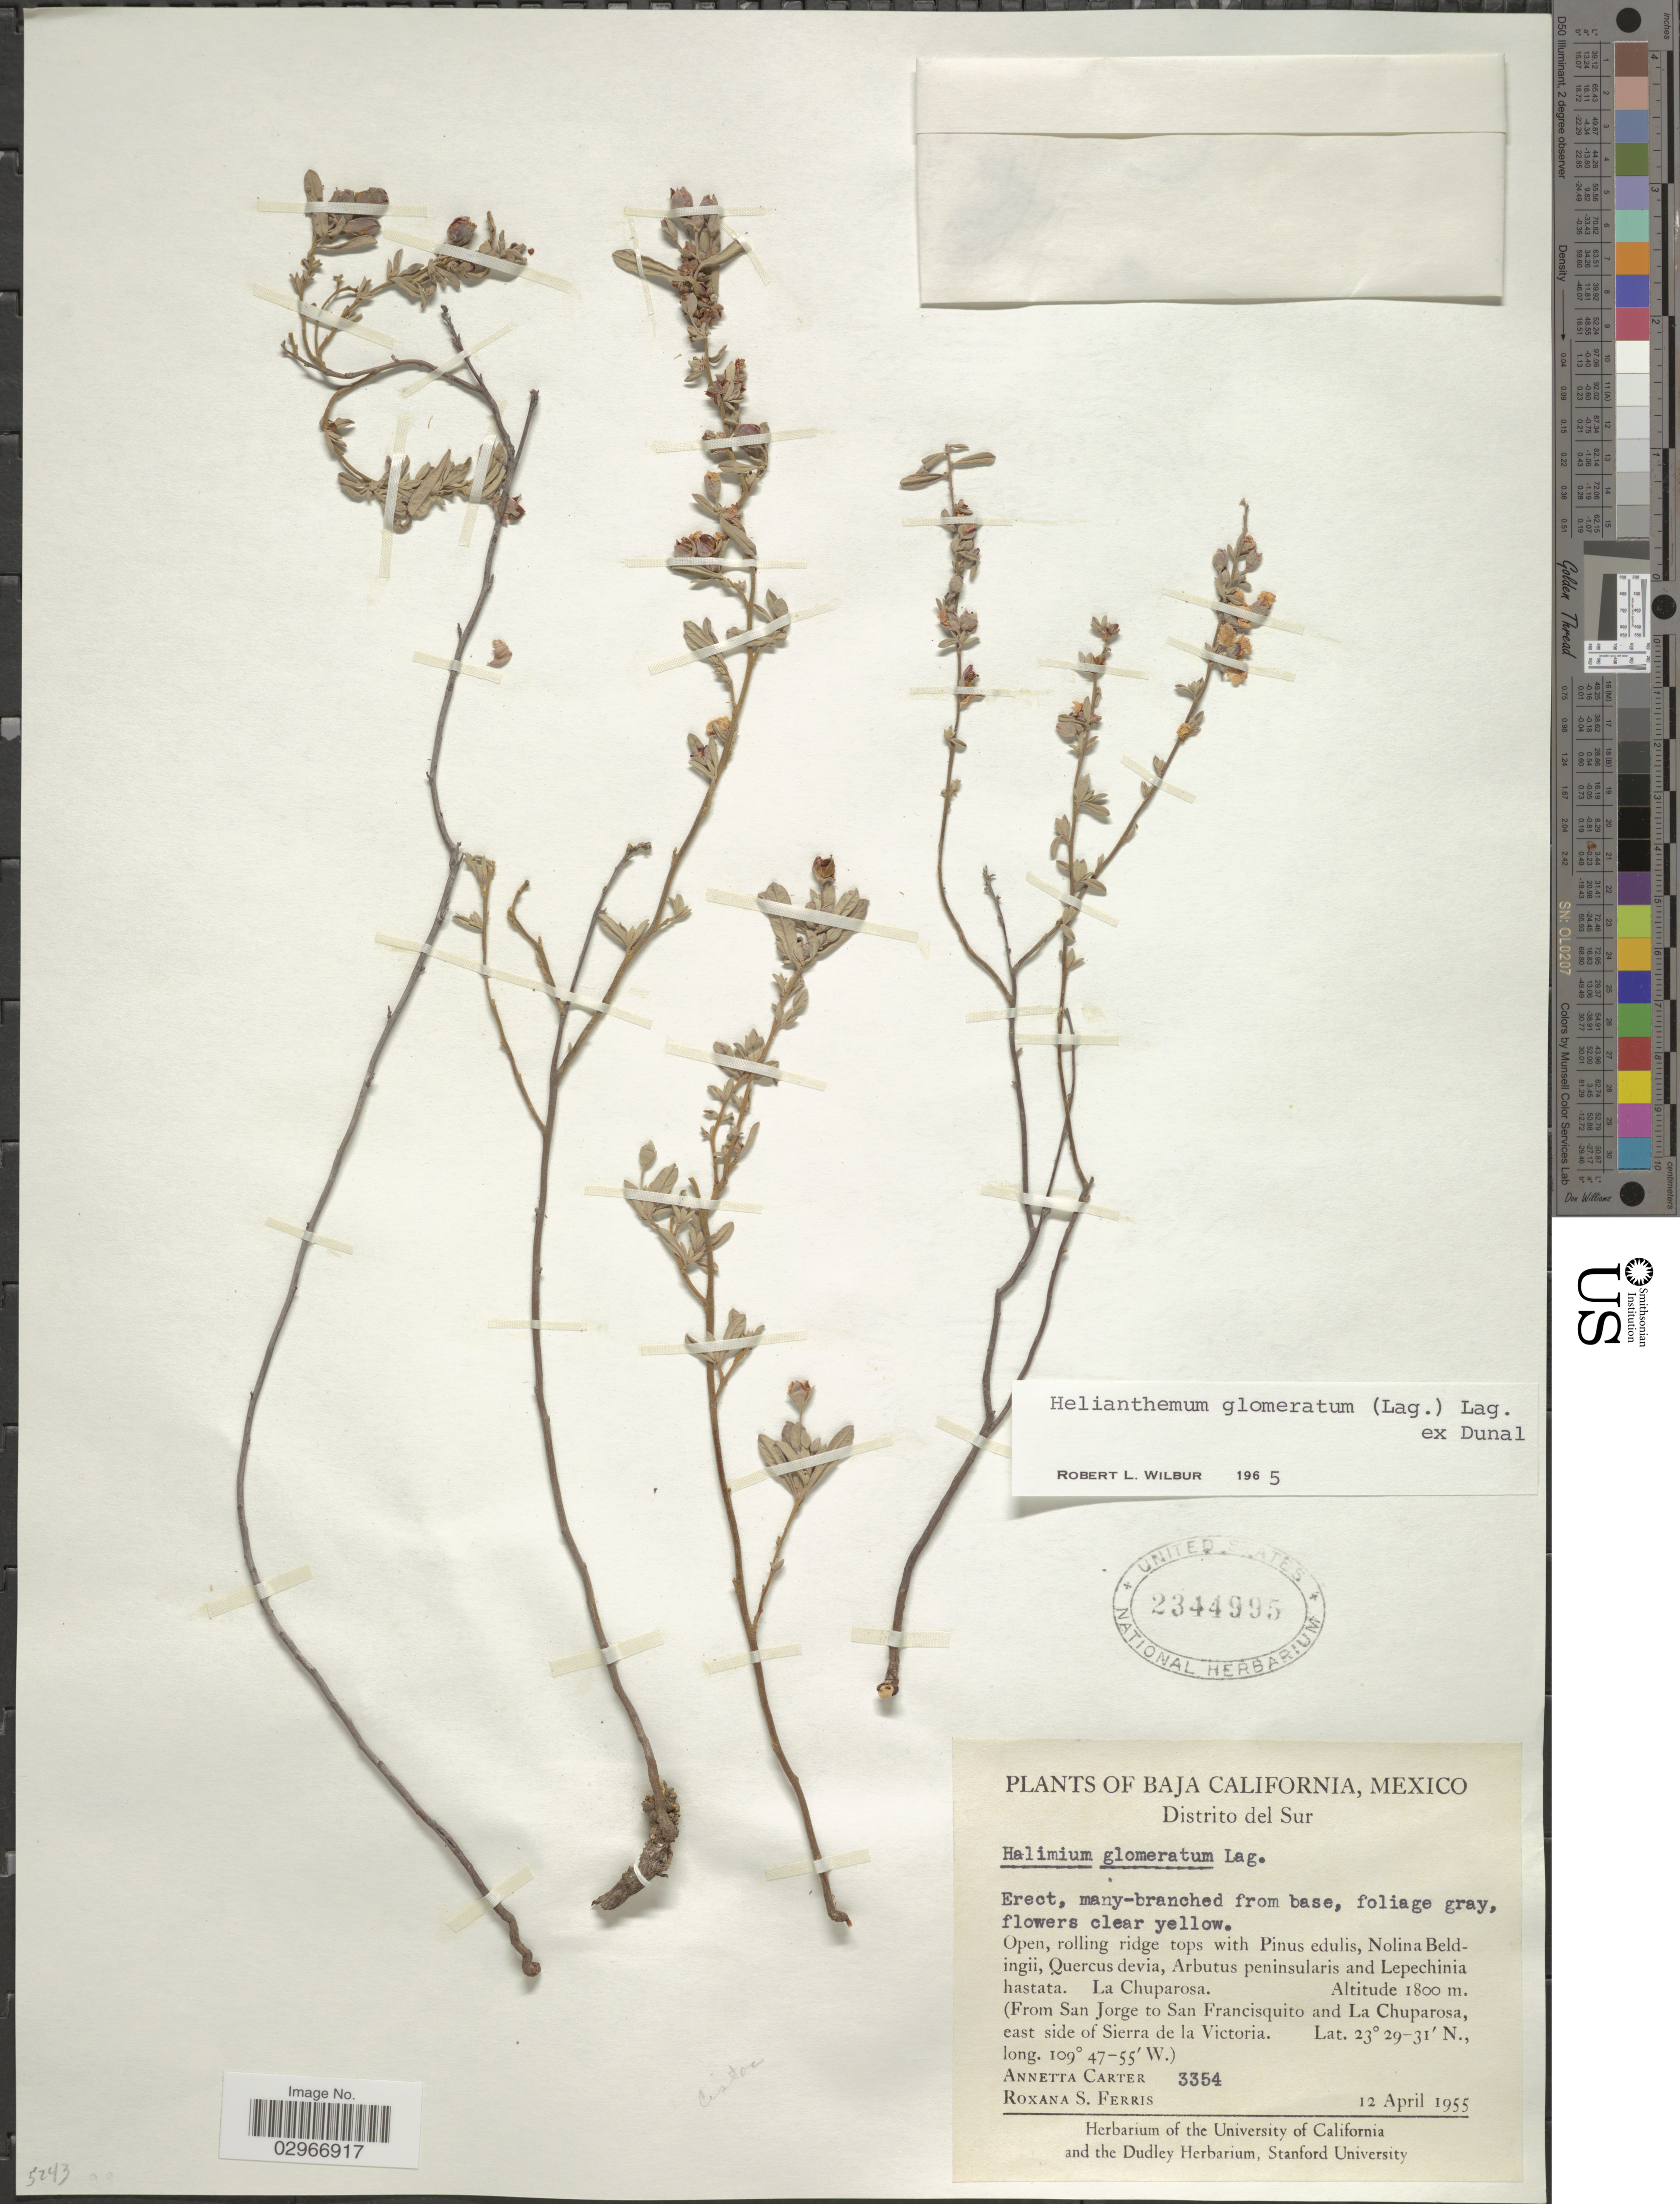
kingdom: Plantae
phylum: Tracheophyta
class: Magnoliopsida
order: Malvales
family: Cistaceae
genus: Helianthemum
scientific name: Helianthemum glomeratum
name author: (Lag.) Lag. ex Dunal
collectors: A. Carter & R. S. Ferris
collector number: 3354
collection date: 1955-04-12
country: Mexico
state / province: Baja California Sur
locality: Distrito del Sur. La Chuparosa. (From San Jorge to San Francisquito and La Chuparosa, east side of Sierra de la Victoria).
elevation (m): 1800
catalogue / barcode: US 2344995